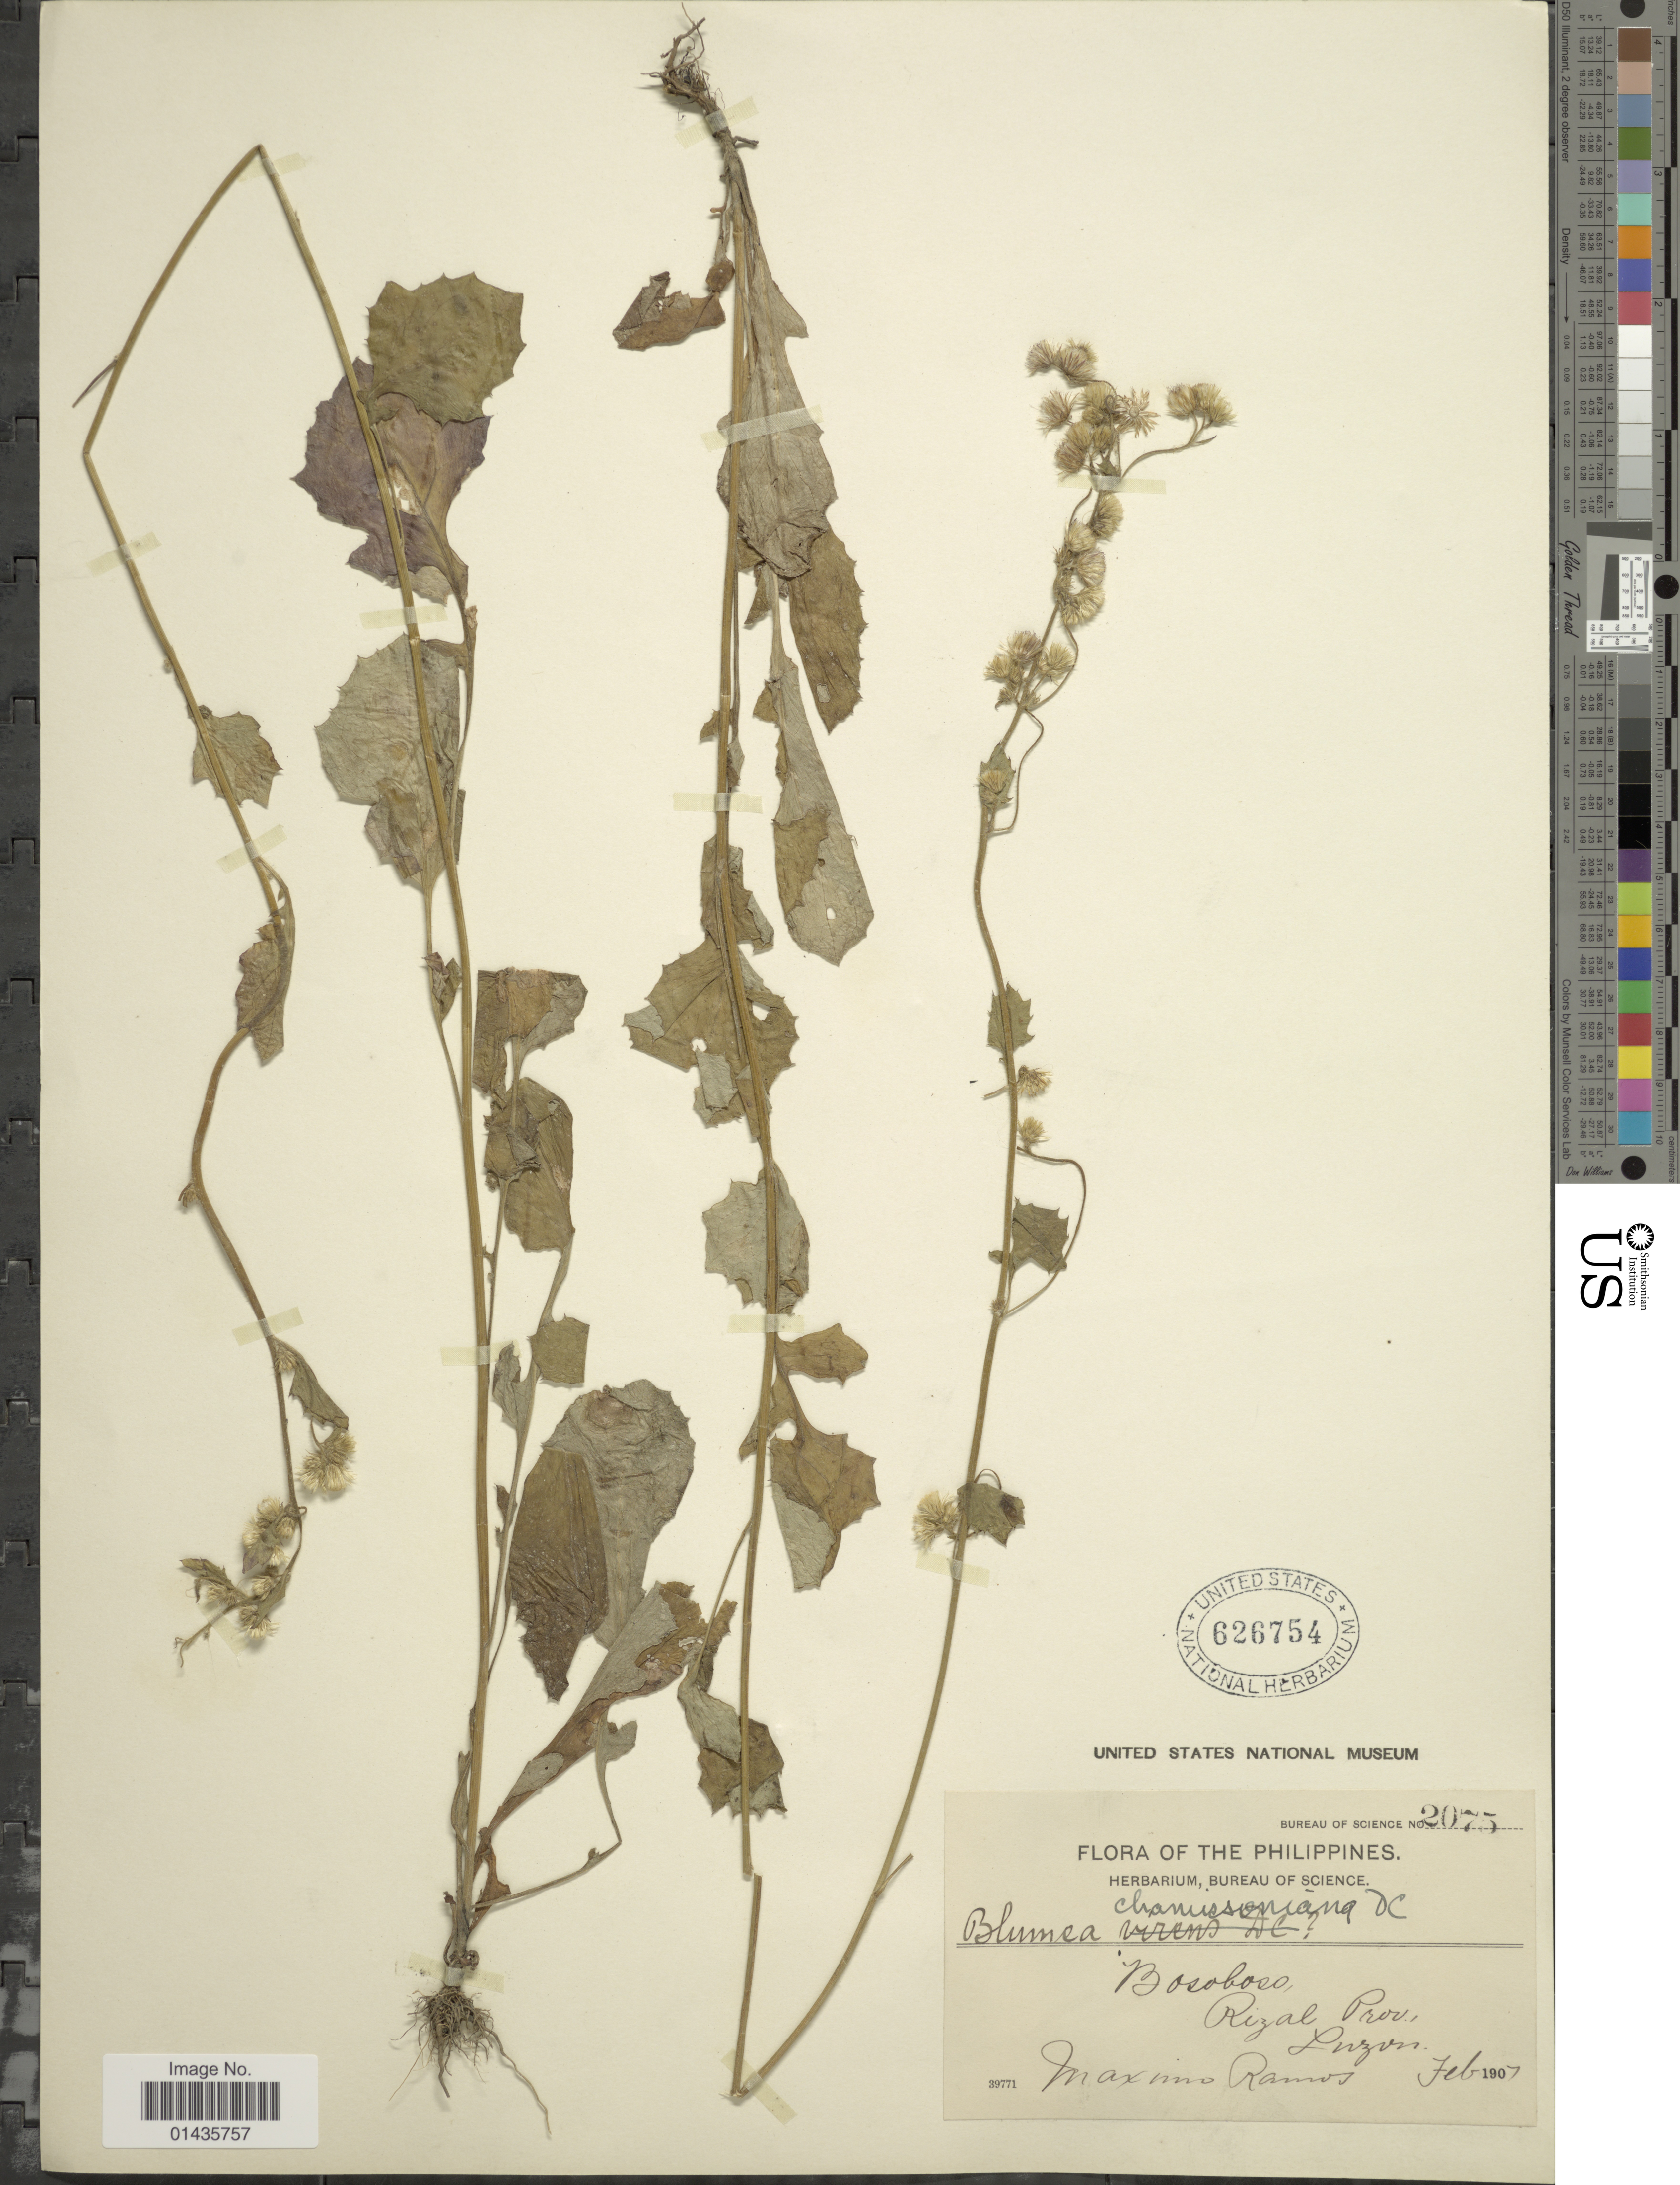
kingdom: Plantae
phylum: Tracheophyta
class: Magnoliopsida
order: Asterales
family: Asteraceae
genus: Blumea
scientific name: Blumea chamissoniana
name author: DC.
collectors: M. Ramos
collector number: Bureau of Science 2075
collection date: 1907-02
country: Philippines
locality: Bosoboso, Rizal Prov., Luzon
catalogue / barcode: US 626754